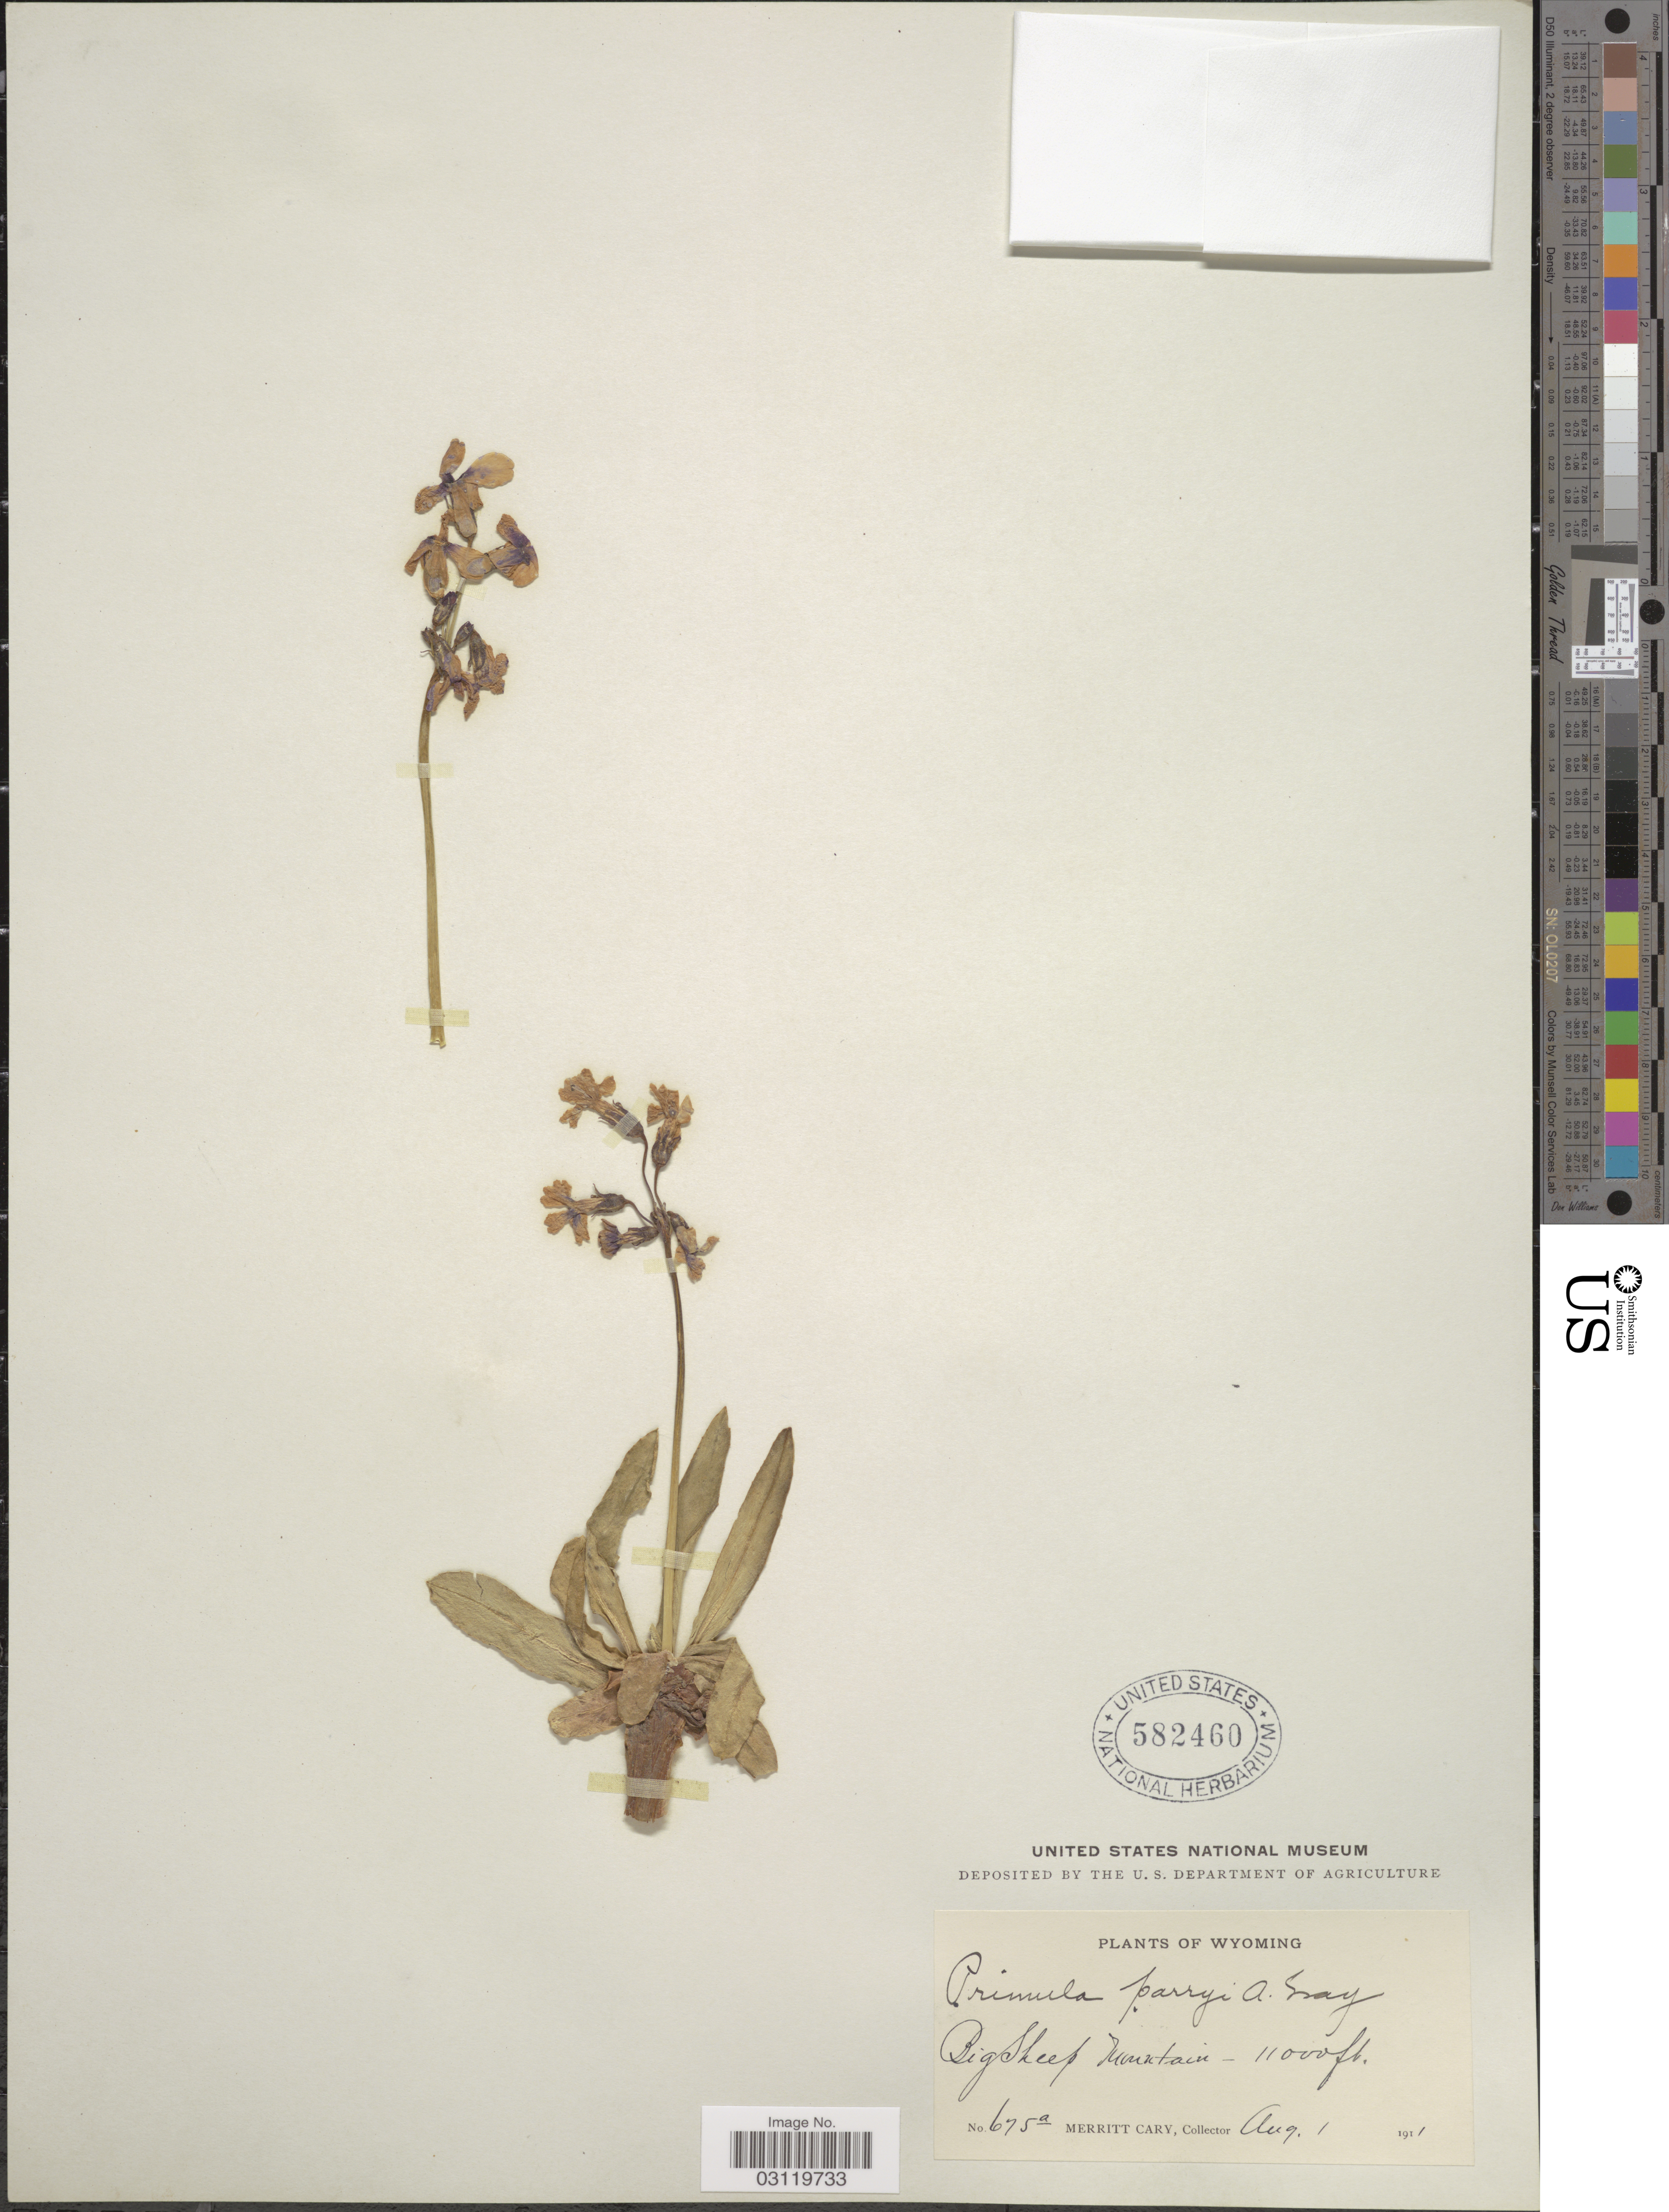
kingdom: Plantae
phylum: Tracheophyta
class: Magnoliopsida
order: Ericales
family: Primulaceae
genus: Primula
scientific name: Primula parryi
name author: A. Gray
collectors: M. Cary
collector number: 675a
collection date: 1911-08-01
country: United States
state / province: Wyoming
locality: Big Sheep Mountain.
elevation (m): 3353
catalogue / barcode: US 582460